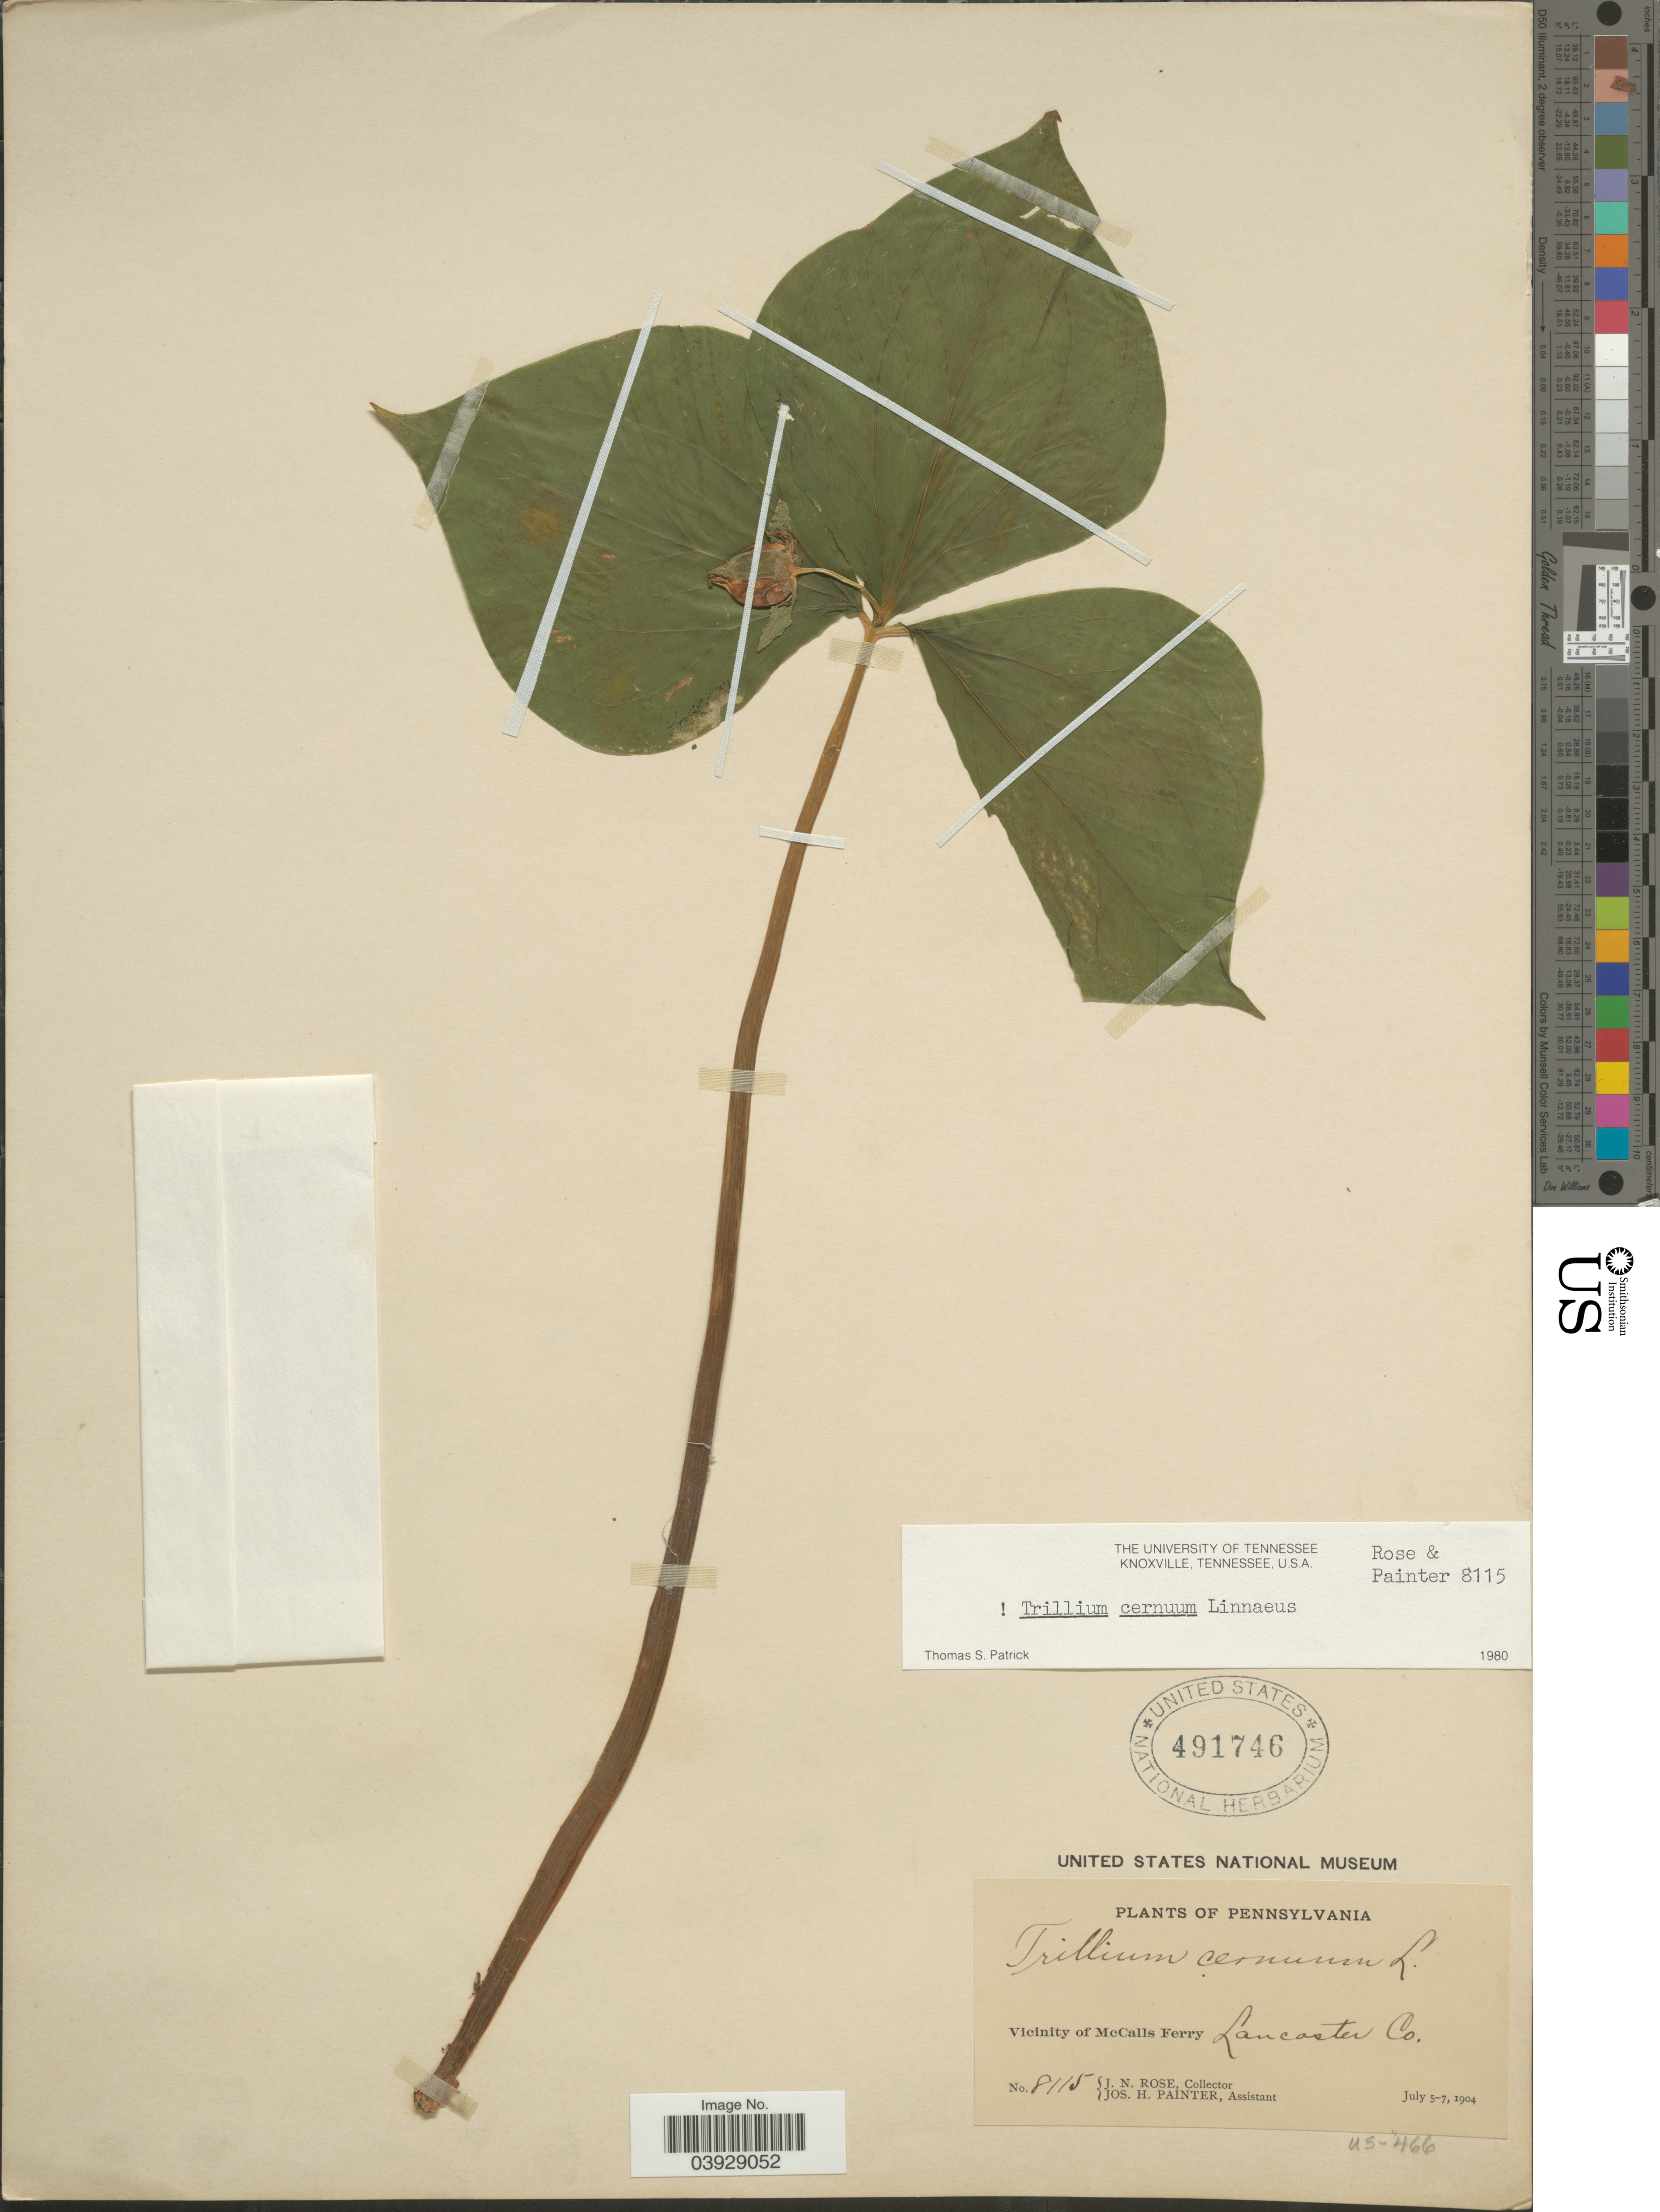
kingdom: Plantae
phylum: Tracheophyta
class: Liliopsida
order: Liliales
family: Melanthiaceae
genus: Trillium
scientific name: Trillium cernuum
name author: L.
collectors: J. N. Rose & J. H. Painter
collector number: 8115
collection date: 1904-07-05/1904-07-07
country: United States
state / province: Pennsylvania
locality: Vicinity of McCalls Ferry. Lancaster Co.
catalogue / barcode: US 491746